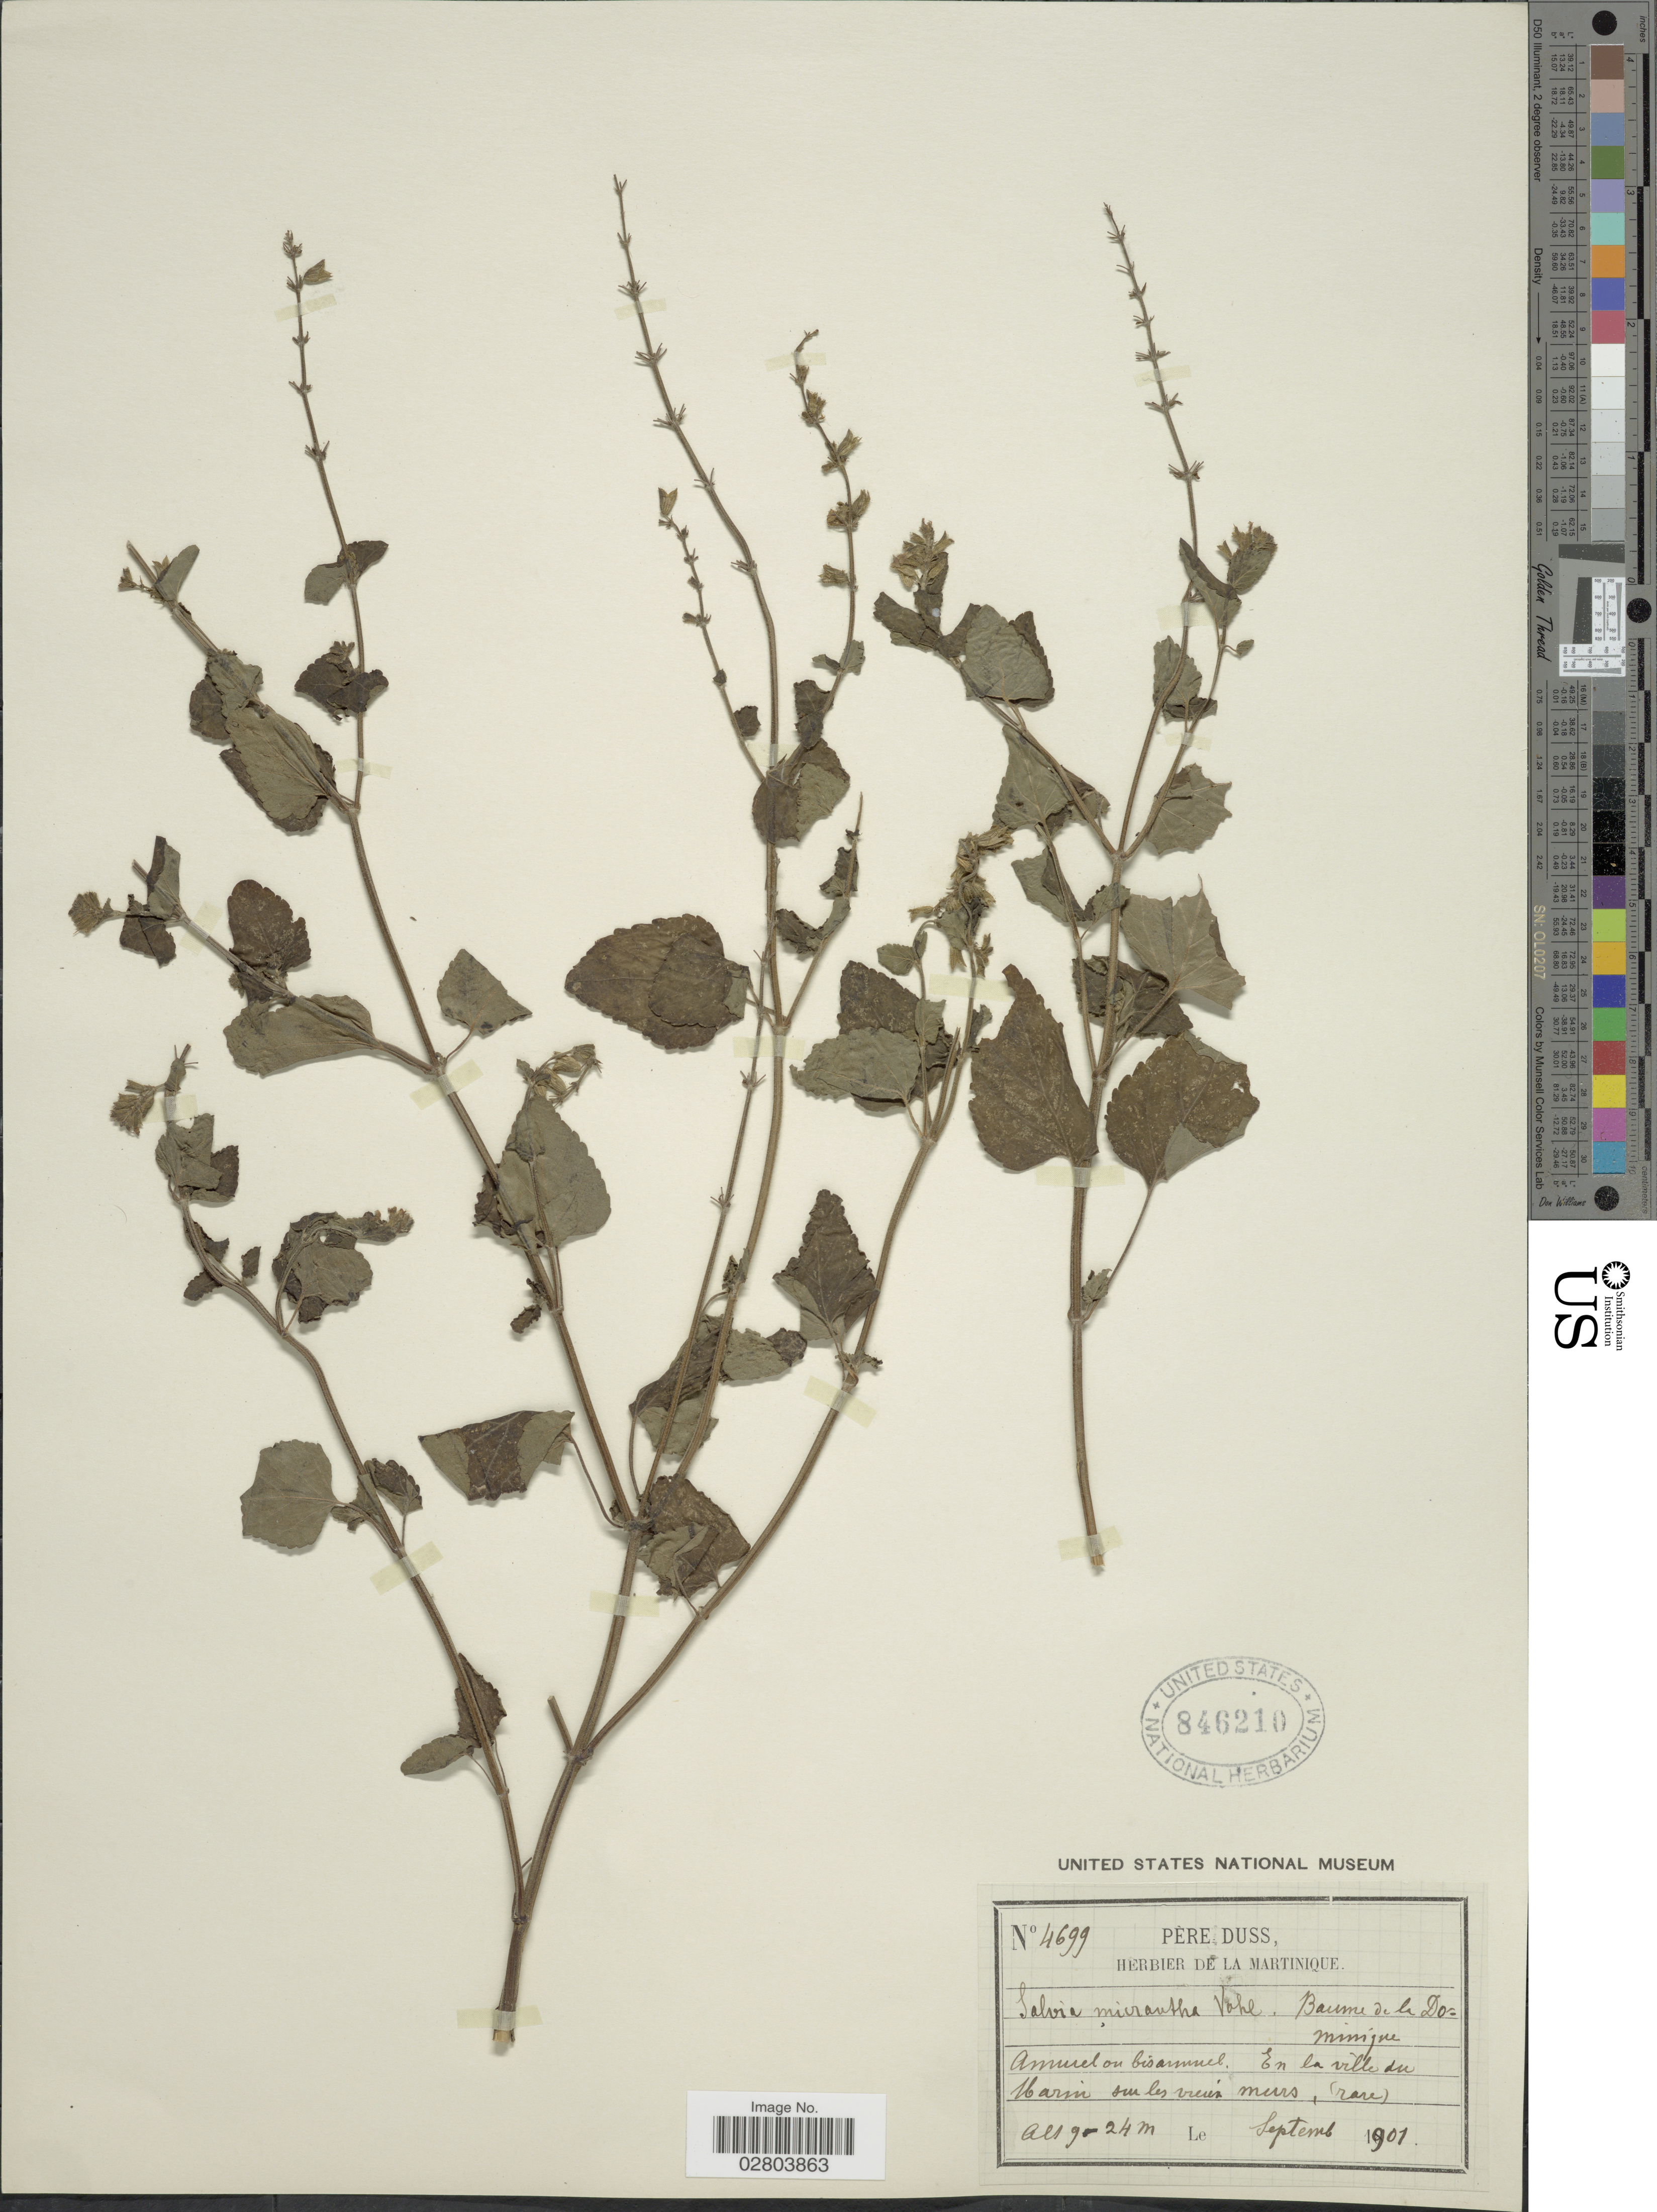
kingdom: Plantae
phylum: Tracheophyta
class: Magnoliopsida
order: Lamiales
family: Lamiaceae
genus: Salvia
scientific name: Salvia micrantha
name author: Vahl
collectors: Père Duss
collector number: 4699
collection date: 1901-09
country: Martinique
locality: Borne de la Dominique. Annuel on bisannuel. En la ville du Marin sur les vieux murs. (rare)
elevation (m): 9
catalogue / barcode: US 846210